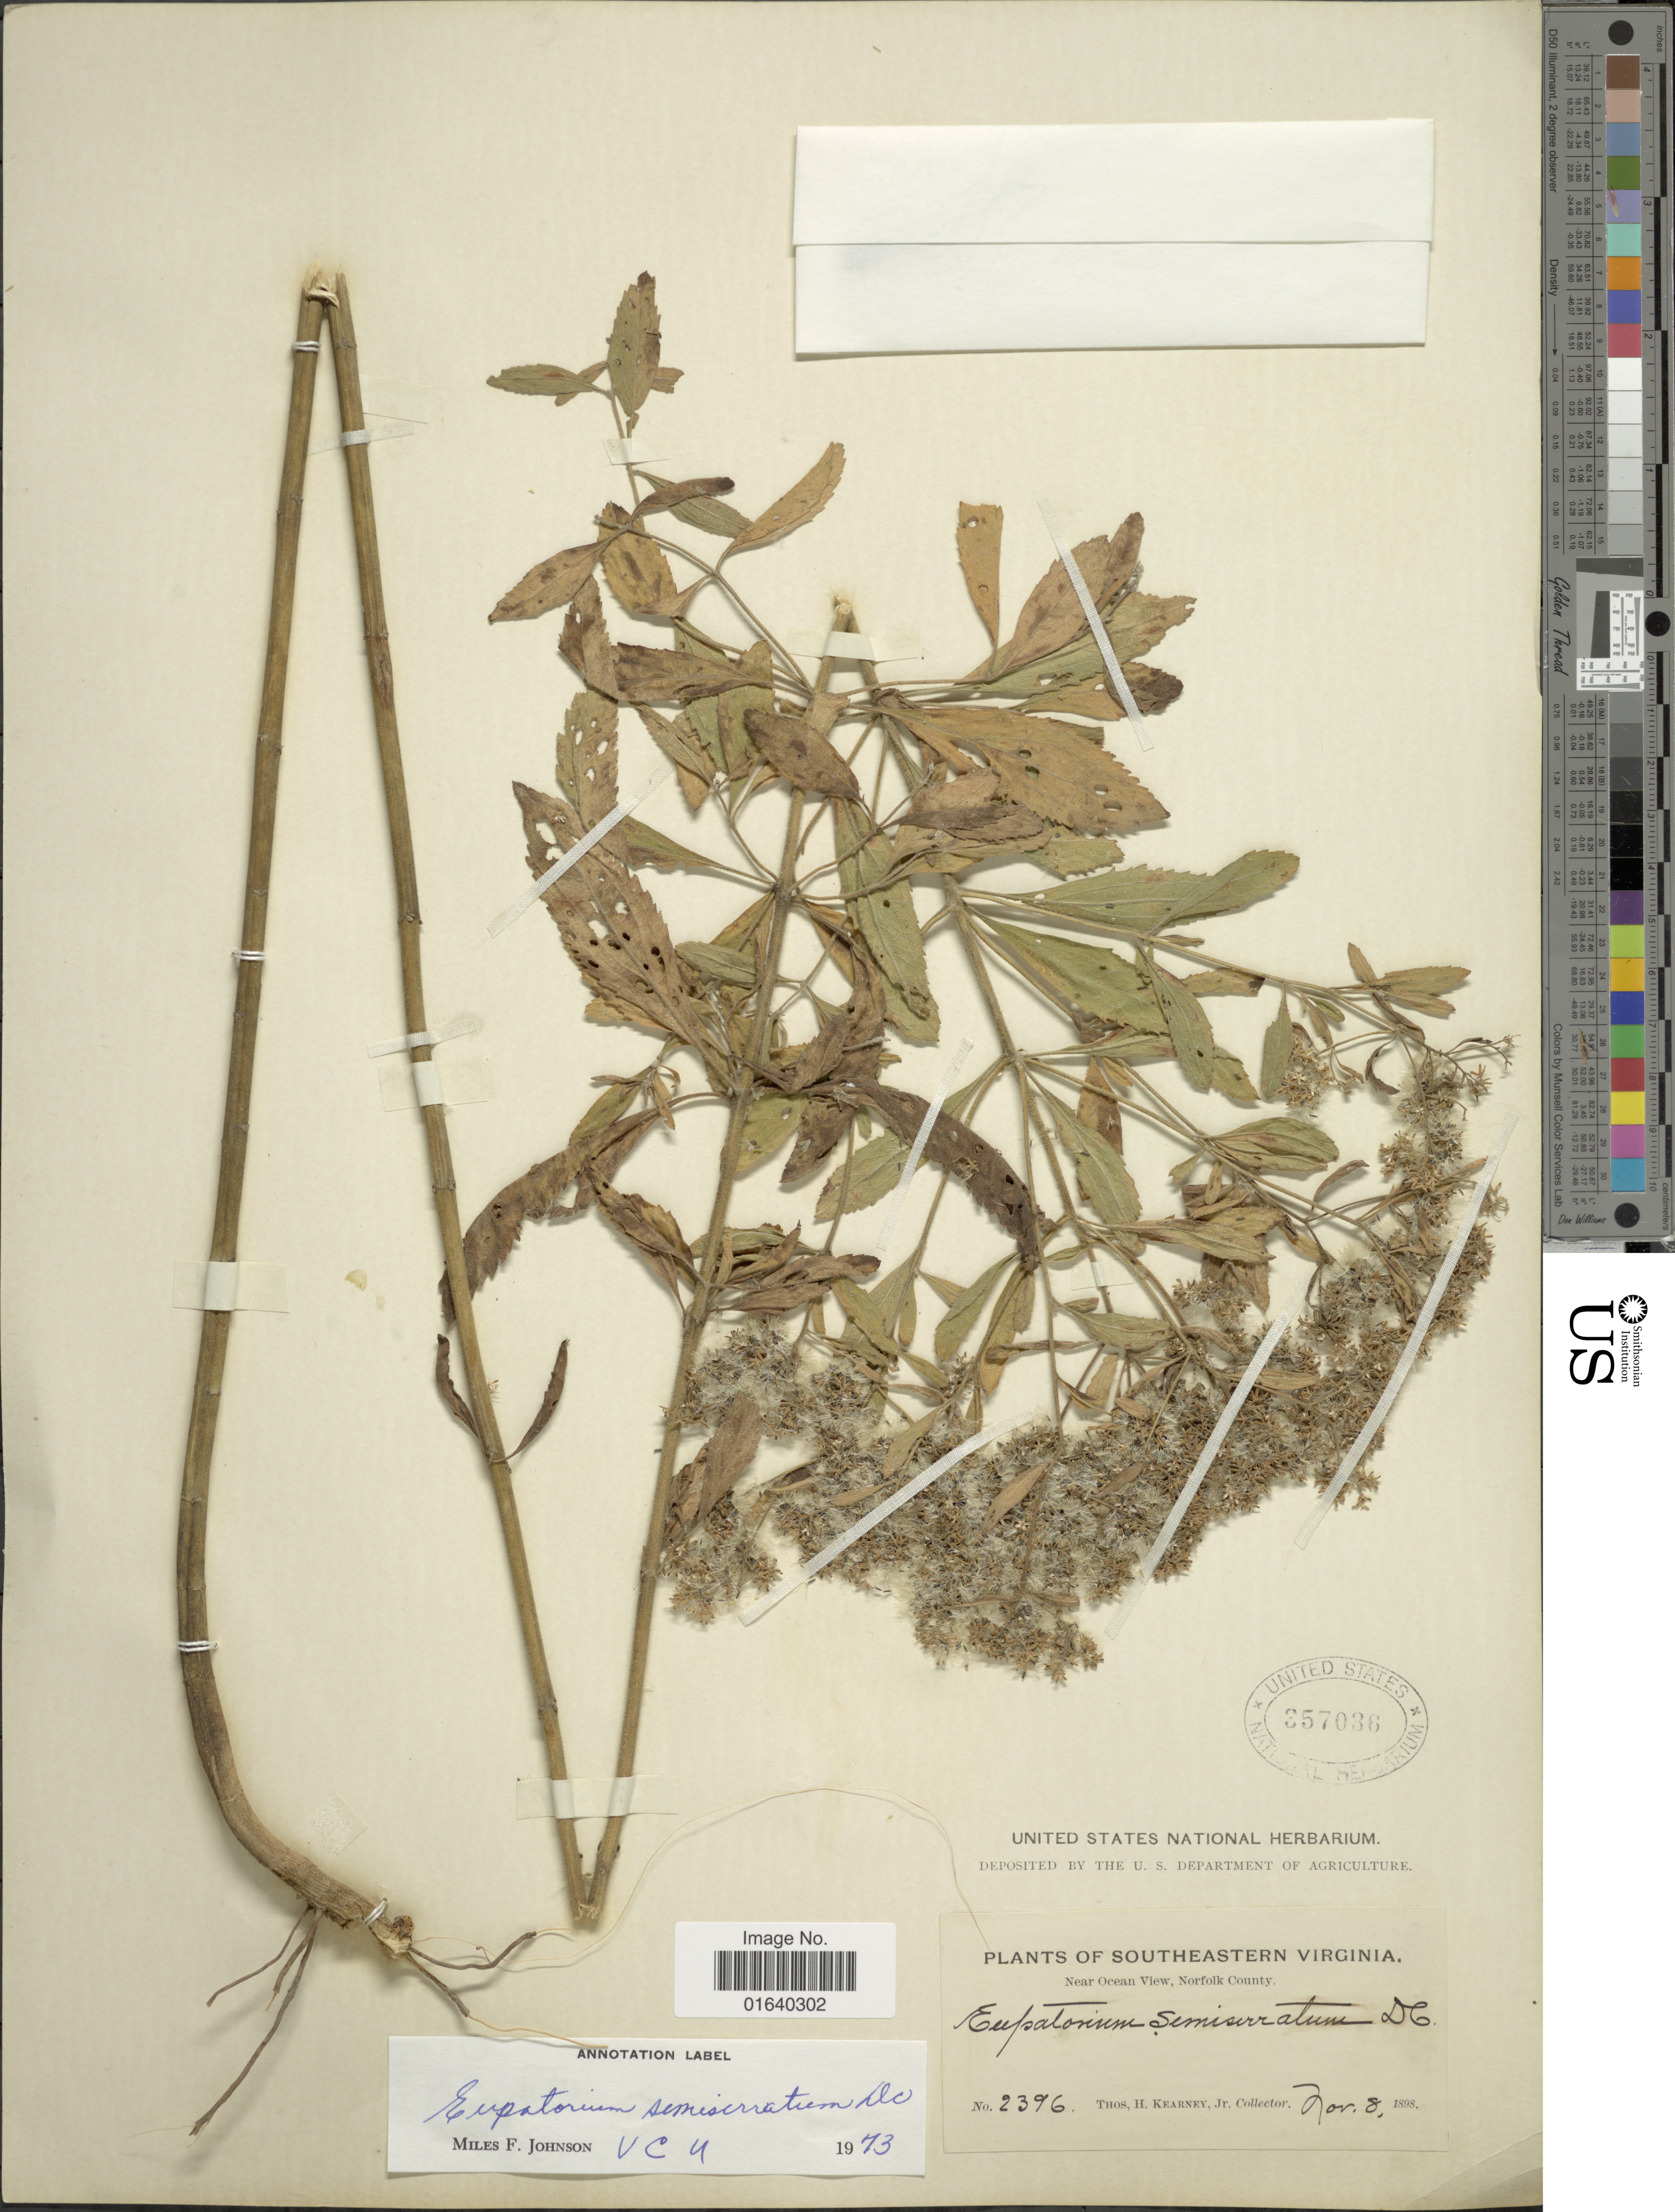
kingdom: Plantae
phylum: Tracheophyta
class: Magnoliopsida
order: Asterales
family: Asteraceae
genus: Eupatorium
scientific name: Eupatorium semiserratum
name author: DC.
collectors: T. H. Kearney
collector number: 2396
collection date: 1898-11-08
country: United States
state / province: Virginia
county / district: City of Norfolk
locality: Southeastern Virginia, Near Ocean View, Norfolk County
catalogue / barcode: US 357036